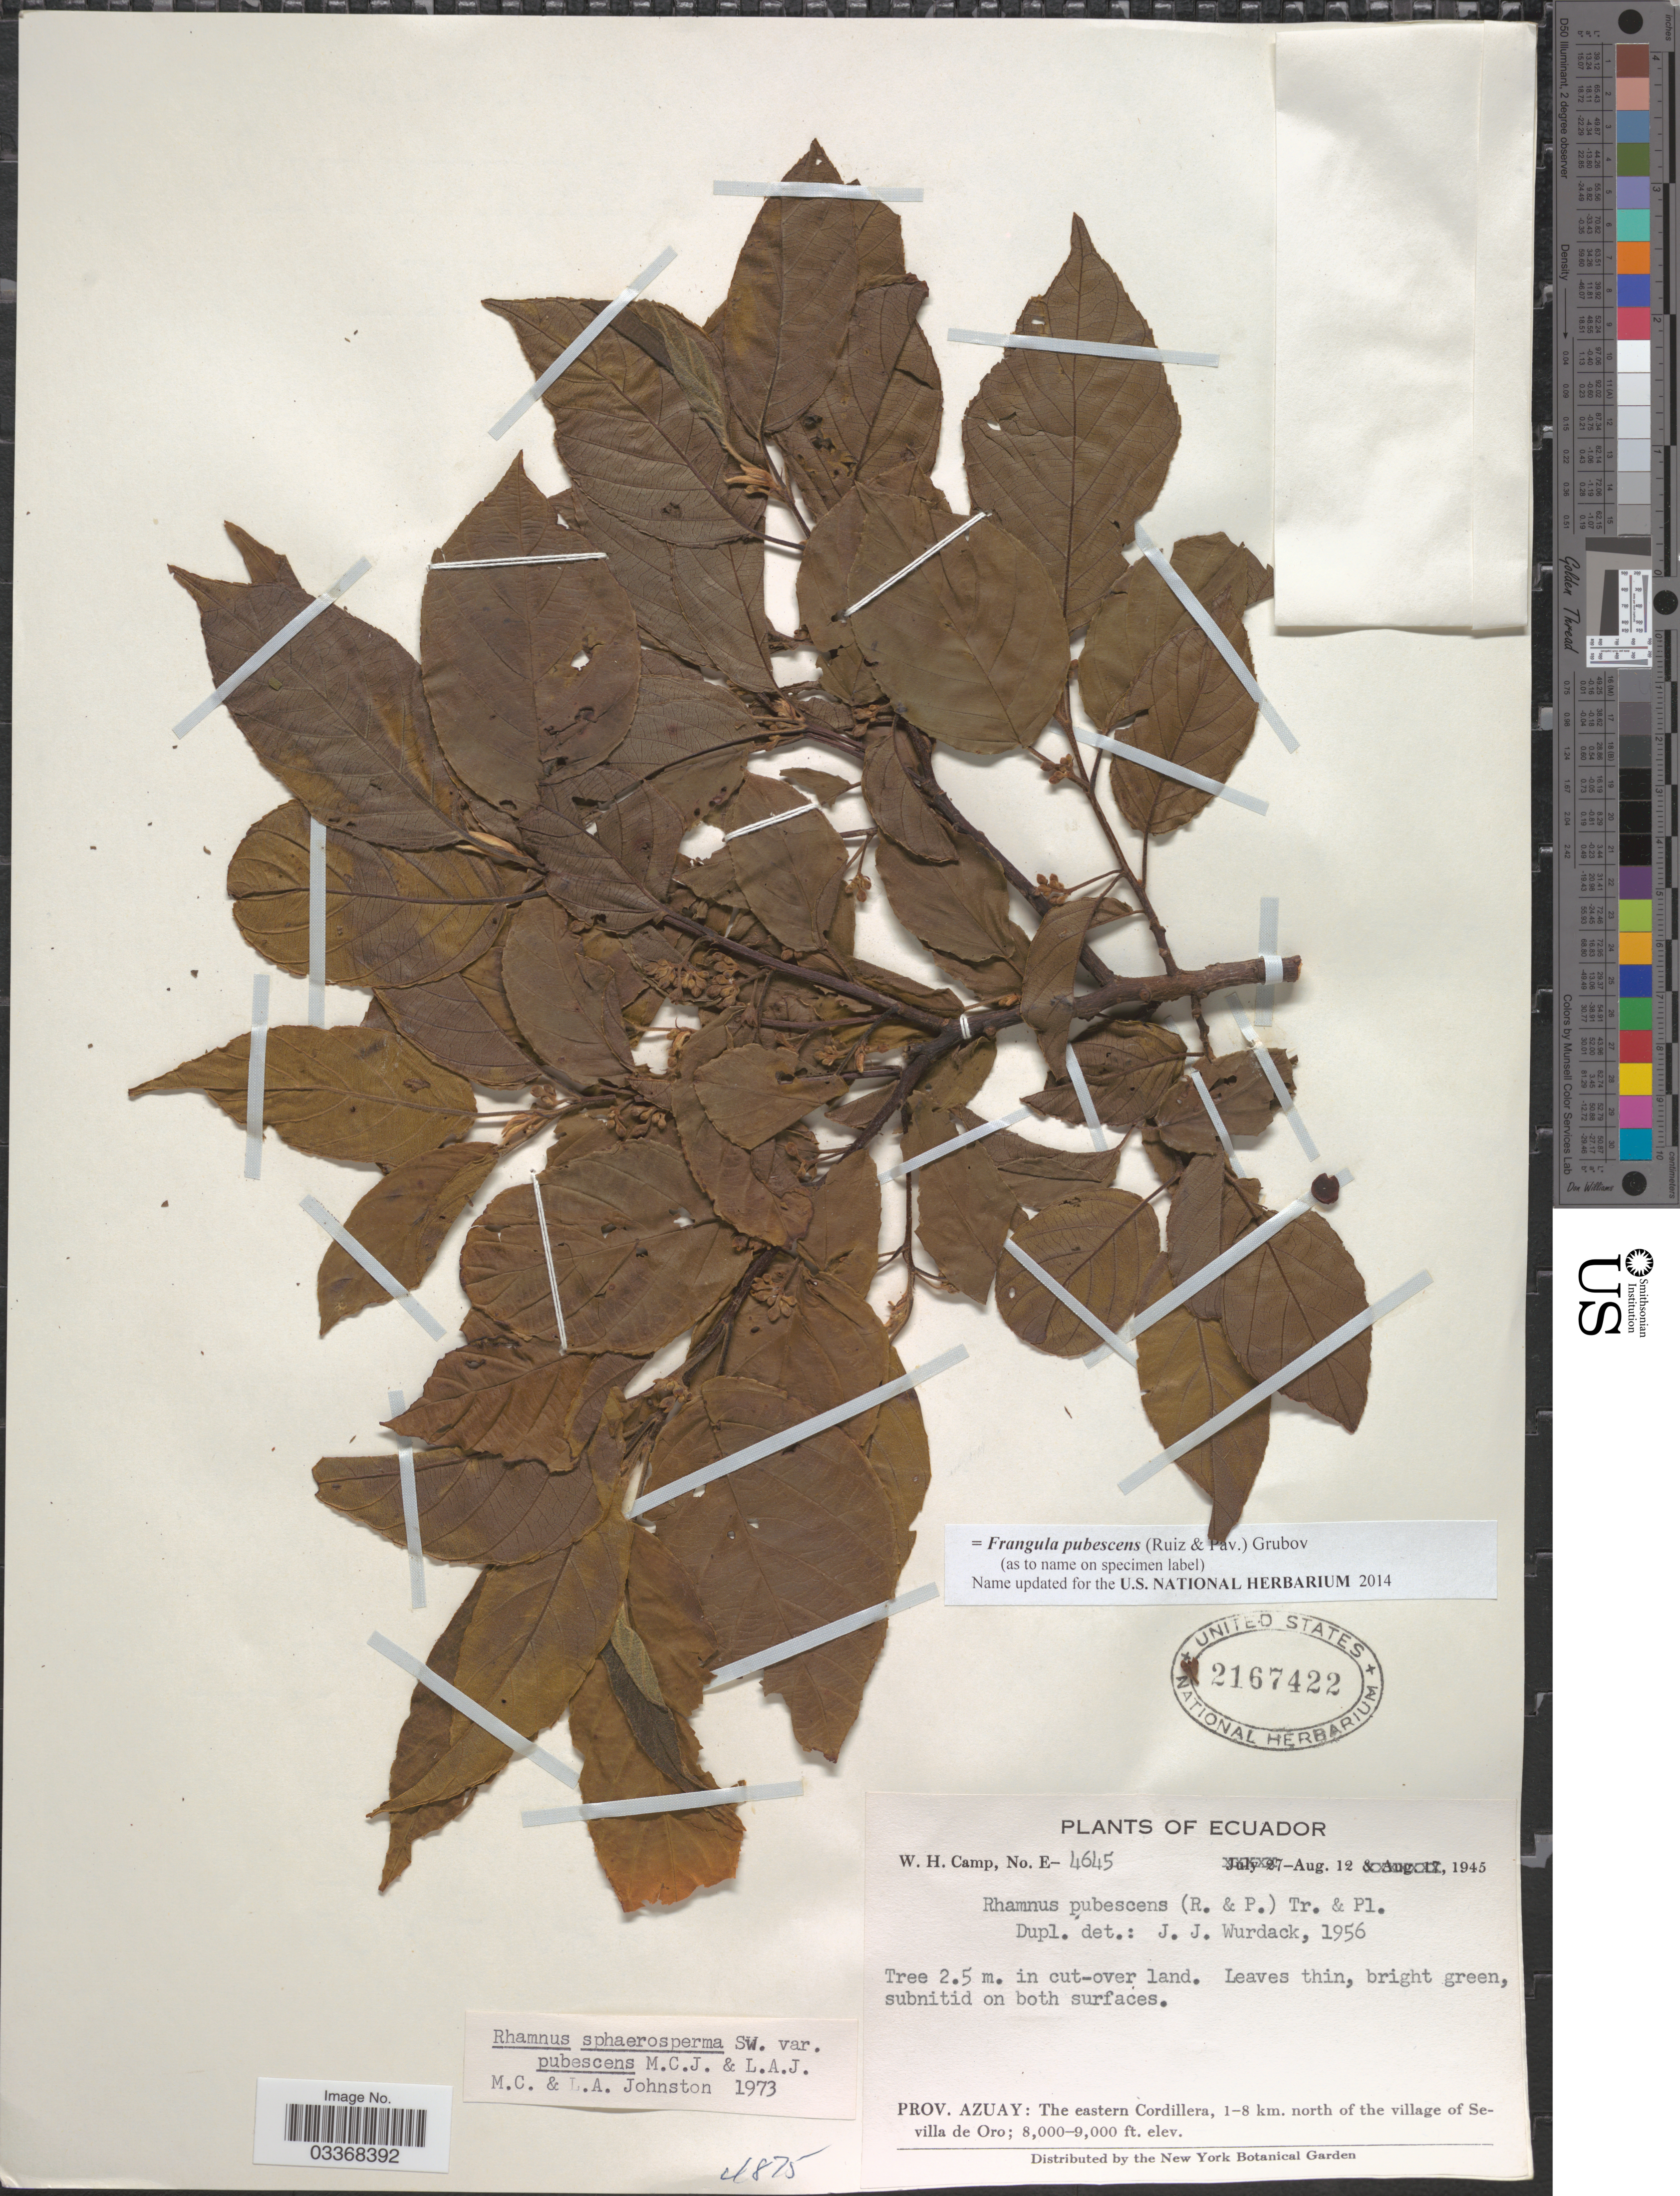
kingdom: Plantae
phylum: Tracheophyta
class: Magnoliopsida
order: Rosales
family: Rhamnaceae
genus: Frangula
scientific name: Frangula pubescens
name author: (Ruiz & Pav.) Grubov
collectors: W. H. Camp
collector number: E-4645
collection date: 1945-08-12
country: Ecuador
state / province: Azuay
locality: The eastern Cordillera, 1-8 km. north of the village of Sevilla de Oro.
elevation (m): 2438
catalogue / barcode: US 2167422